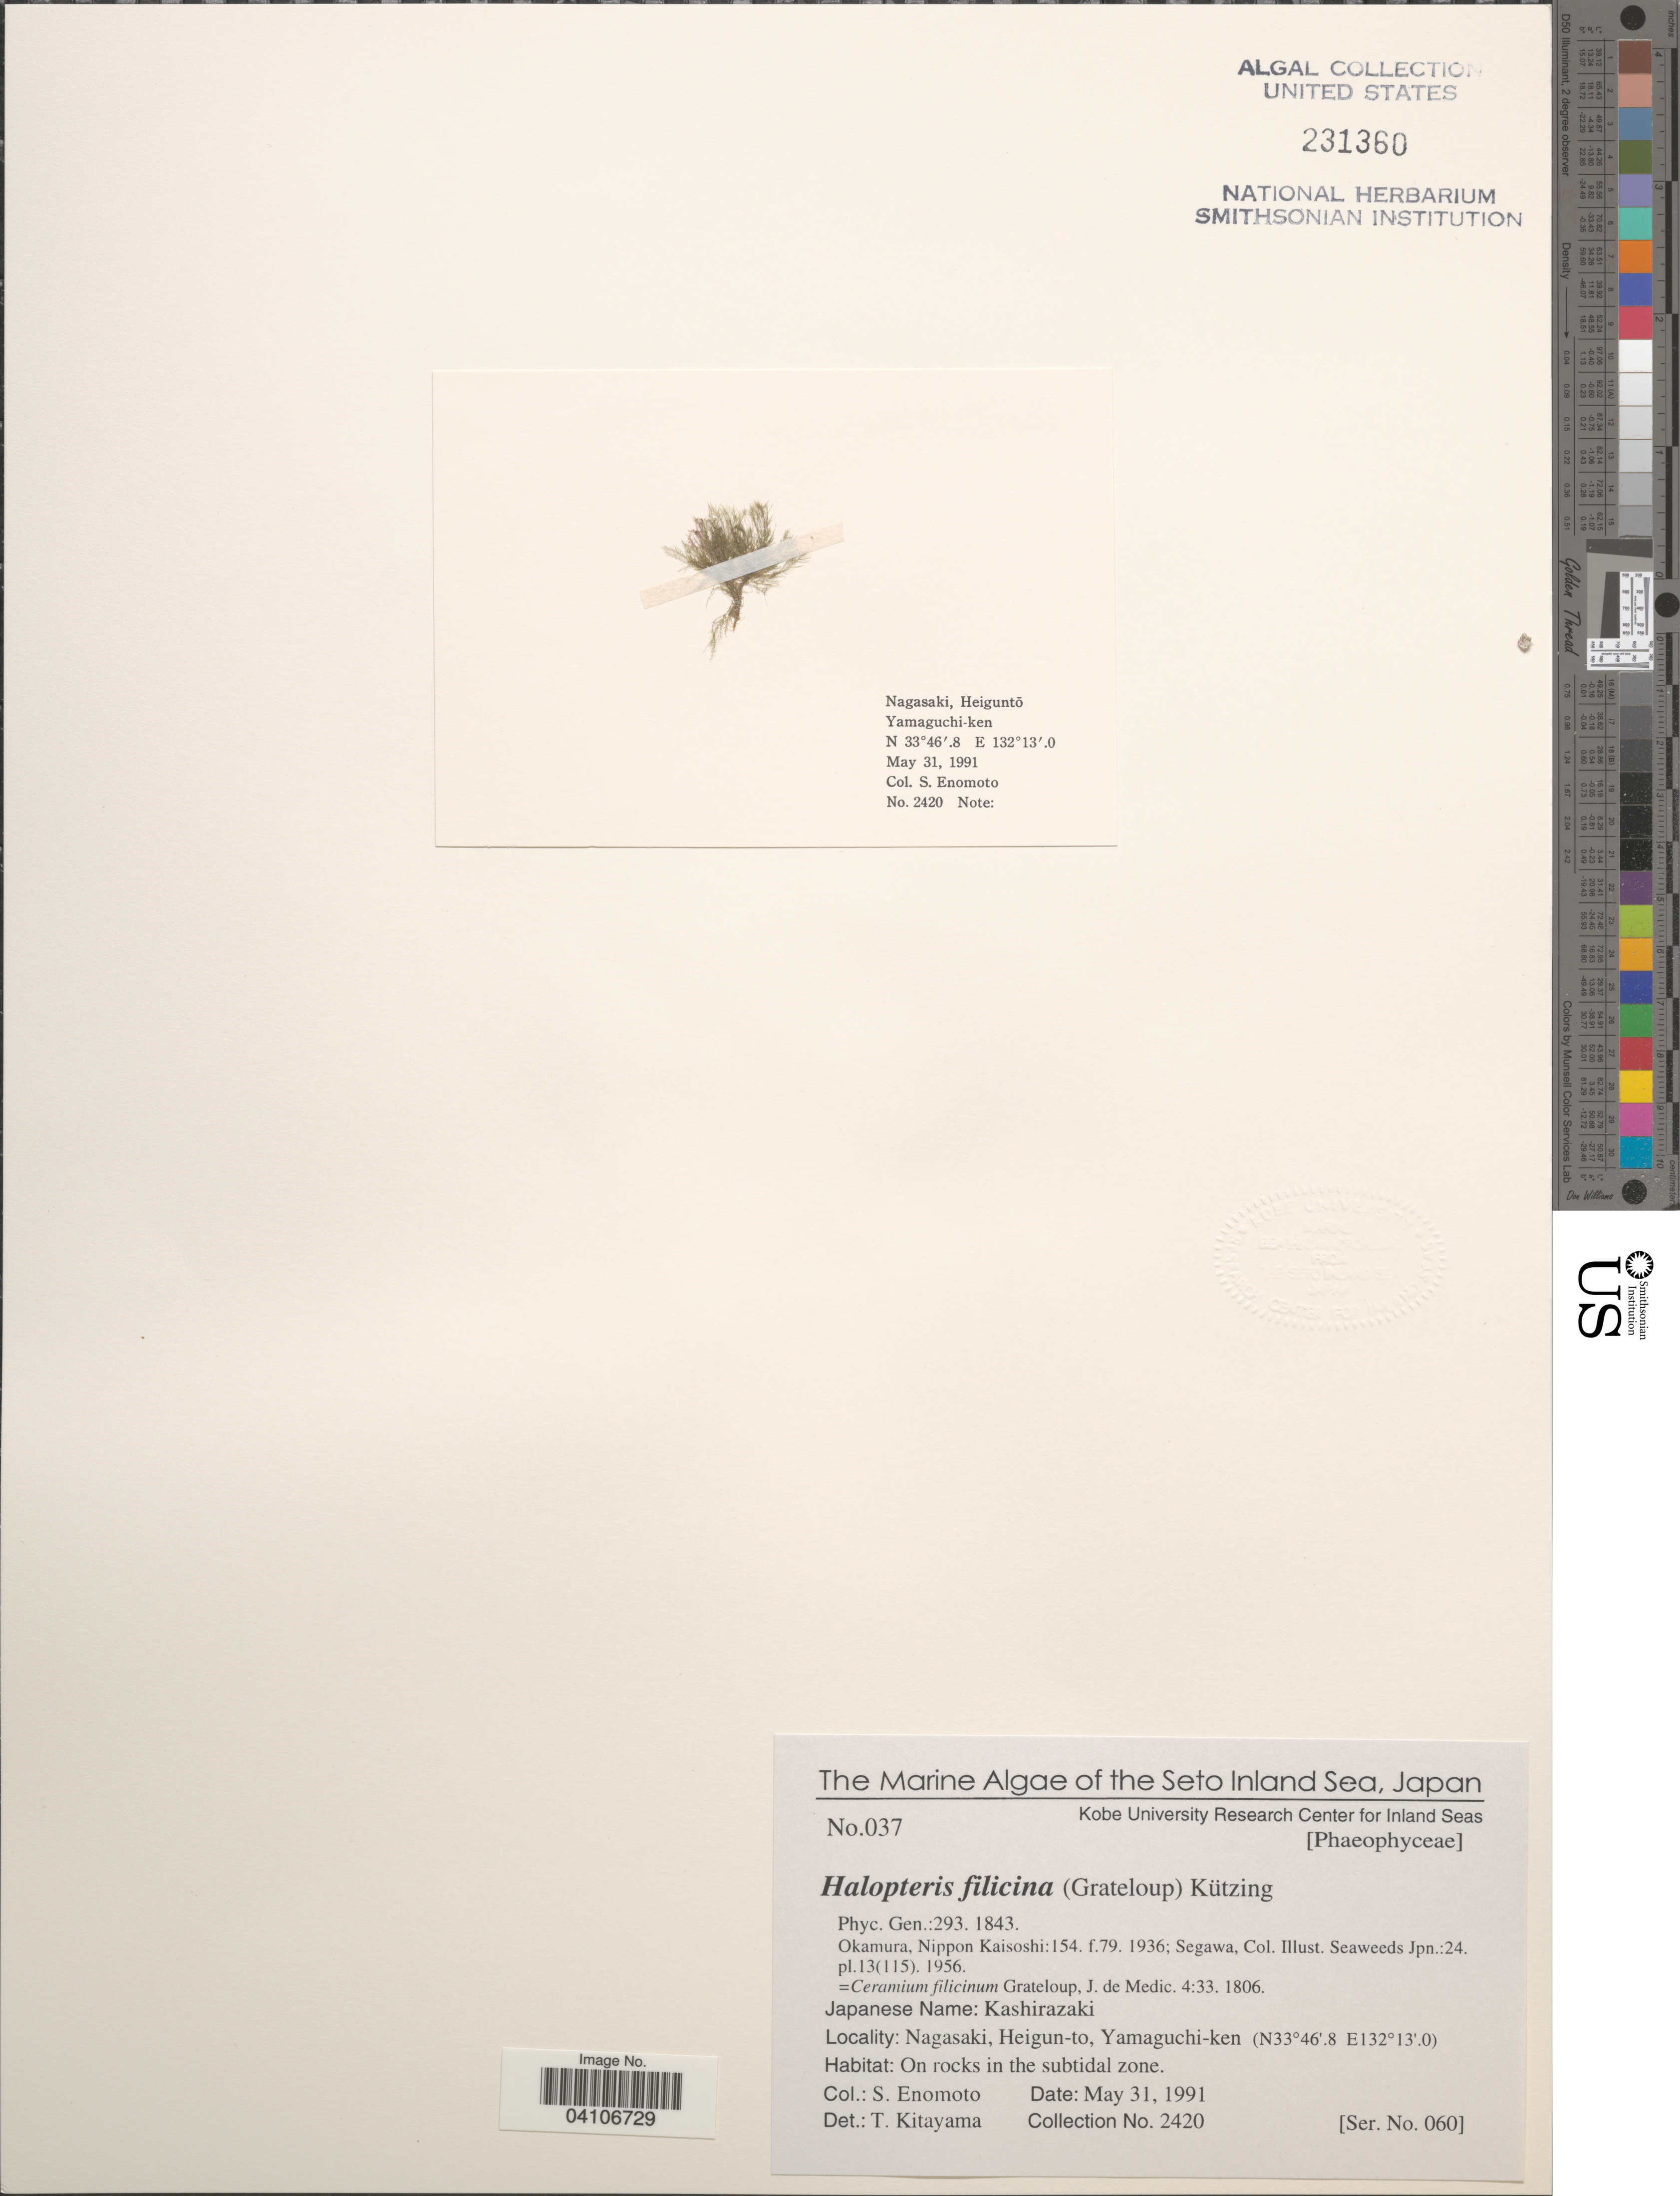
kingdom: Chromista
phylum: Ochrophyta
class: Phaeophyceae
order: Sphacelariales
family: Stypocaulaceae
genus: Halopteris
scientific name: Halopteris filicina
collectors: S. Enomoto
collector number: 2420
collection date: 1991-05-31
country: Japan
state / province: Yamaguti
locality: The Seto Inland Sea. Nagasaki, Heigun-to, Yamamuchi-ken. On rocks in the subtidal zone.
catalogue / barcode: US 231360